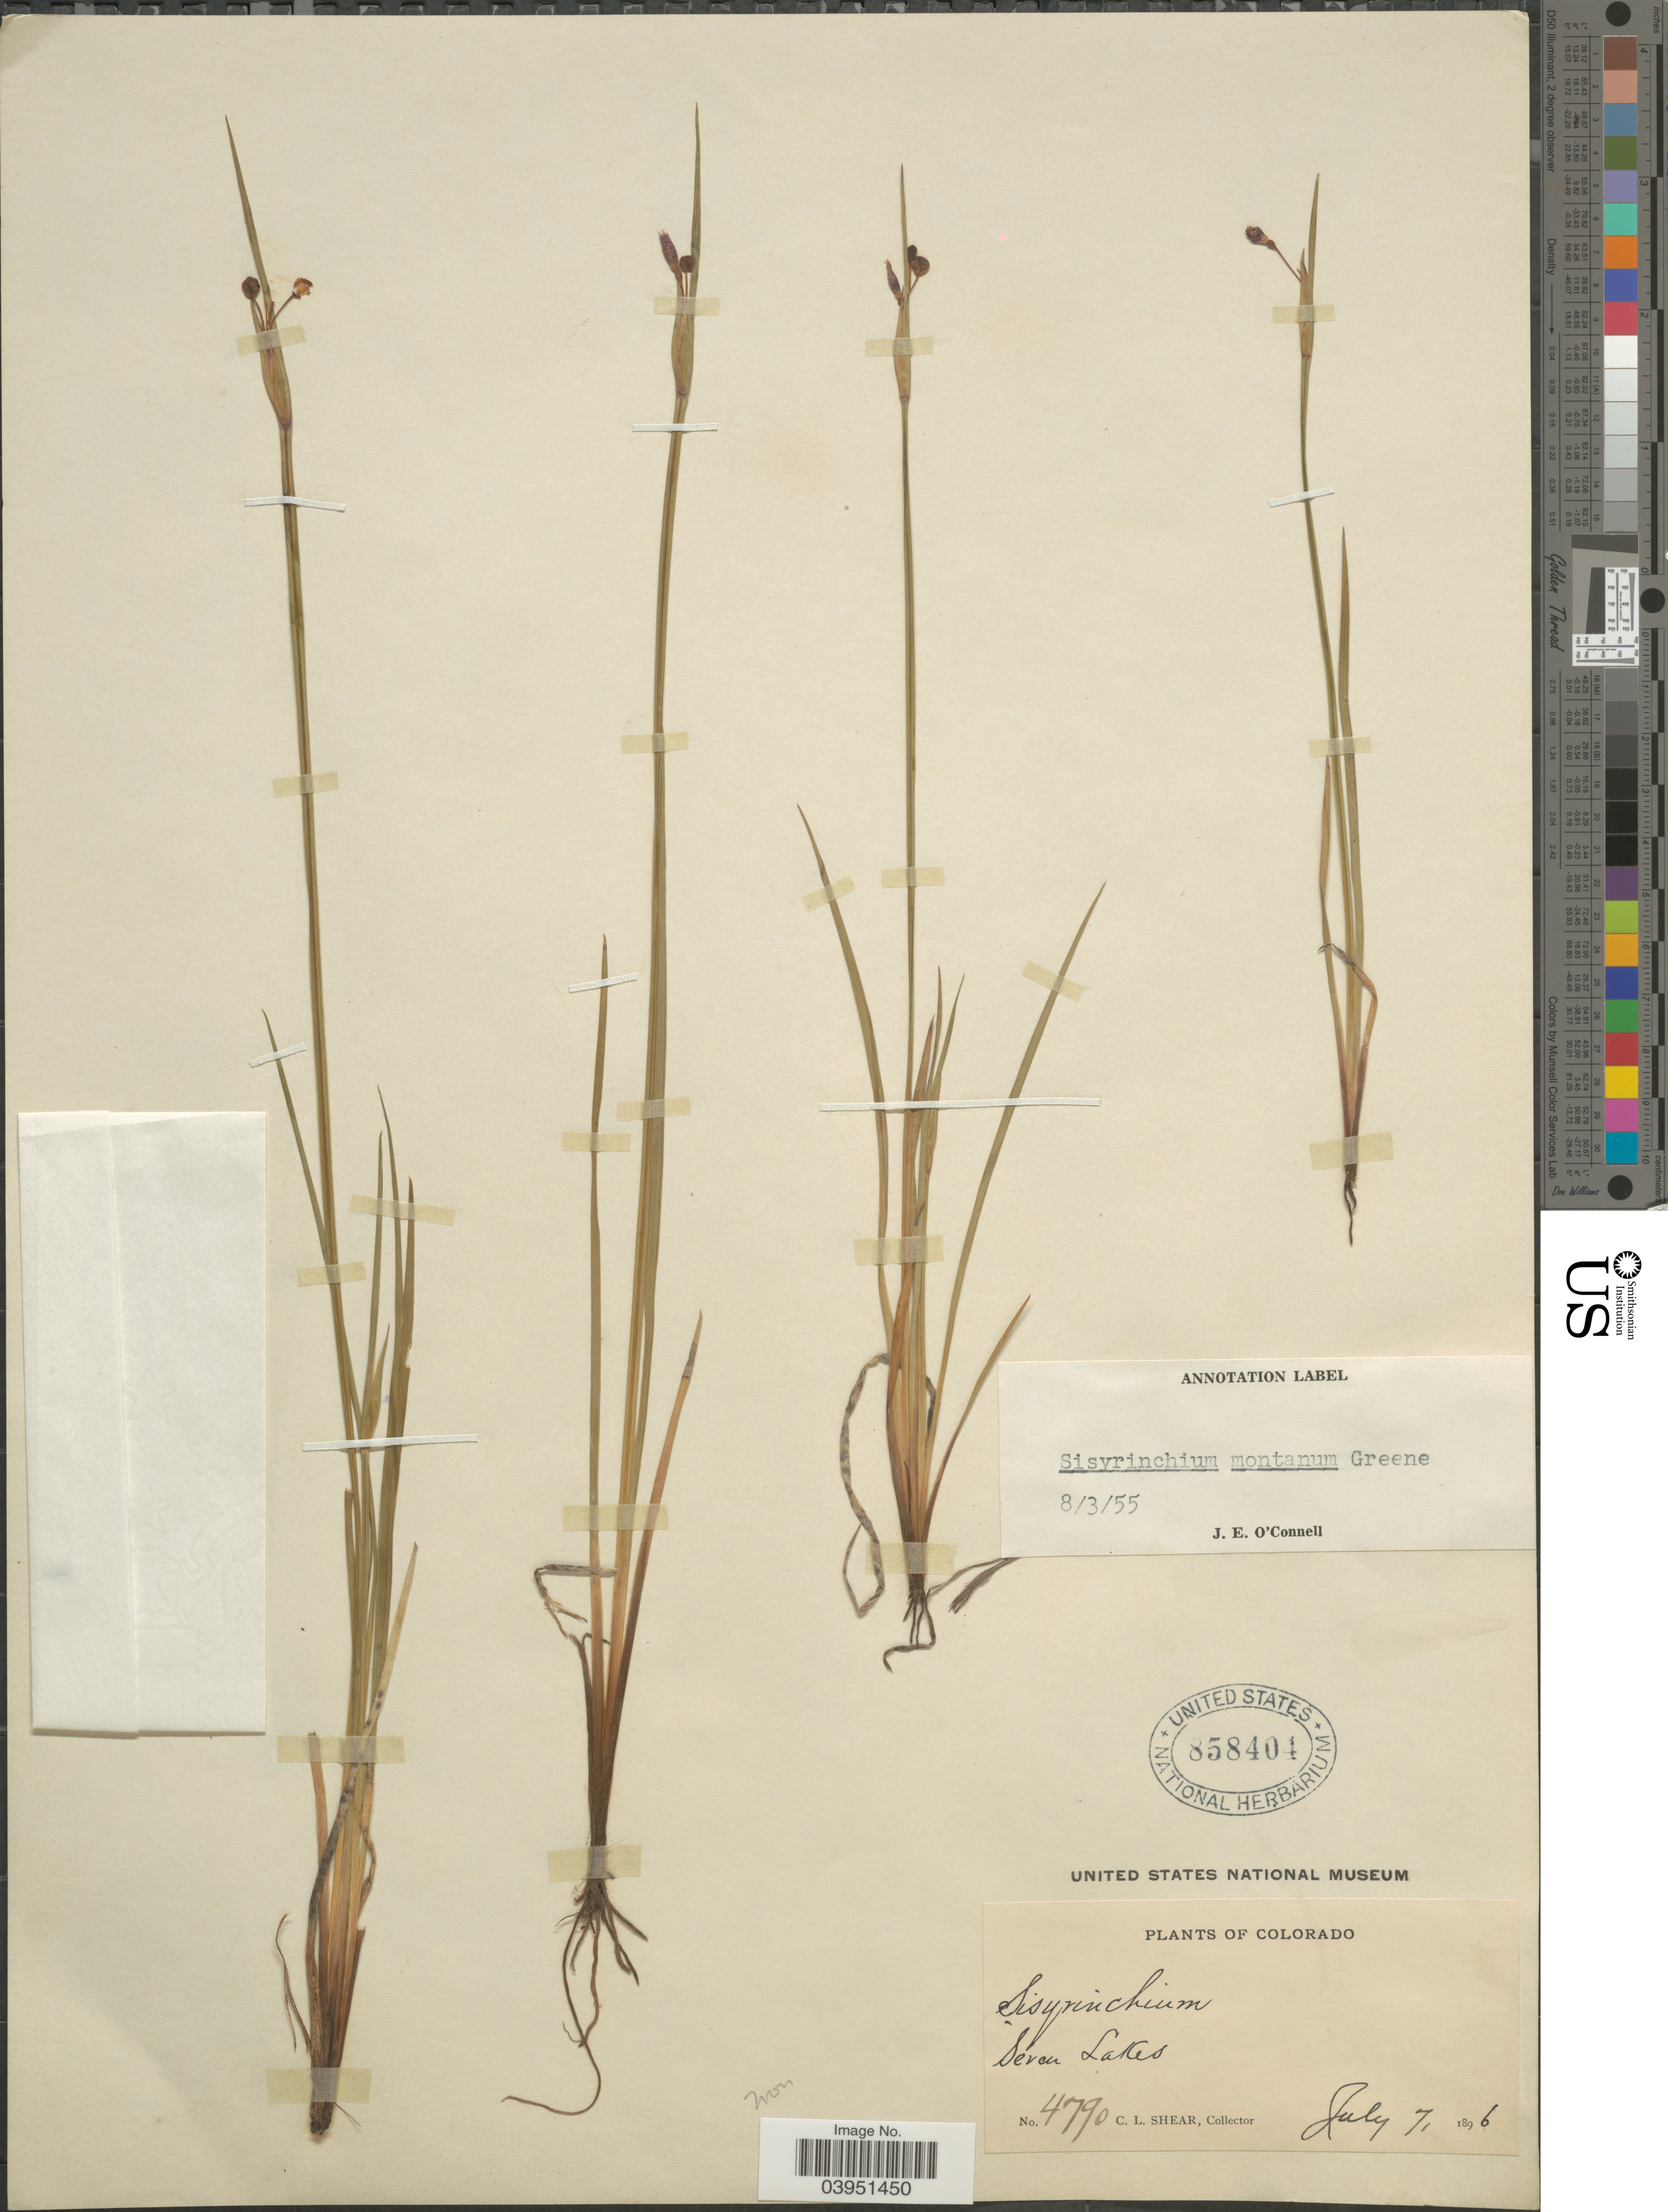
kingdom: Plantae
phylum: Tracheophyta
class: Liliopsida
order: Asparagales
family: Iridaceae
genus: Sisyrinchium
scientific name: Sisyrinchium montanum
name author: Greene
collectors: C. L. Shear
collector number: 4790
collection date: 1896-07-07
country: United States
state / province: Colorado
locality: Seven Lakes.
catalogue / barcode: US 858404